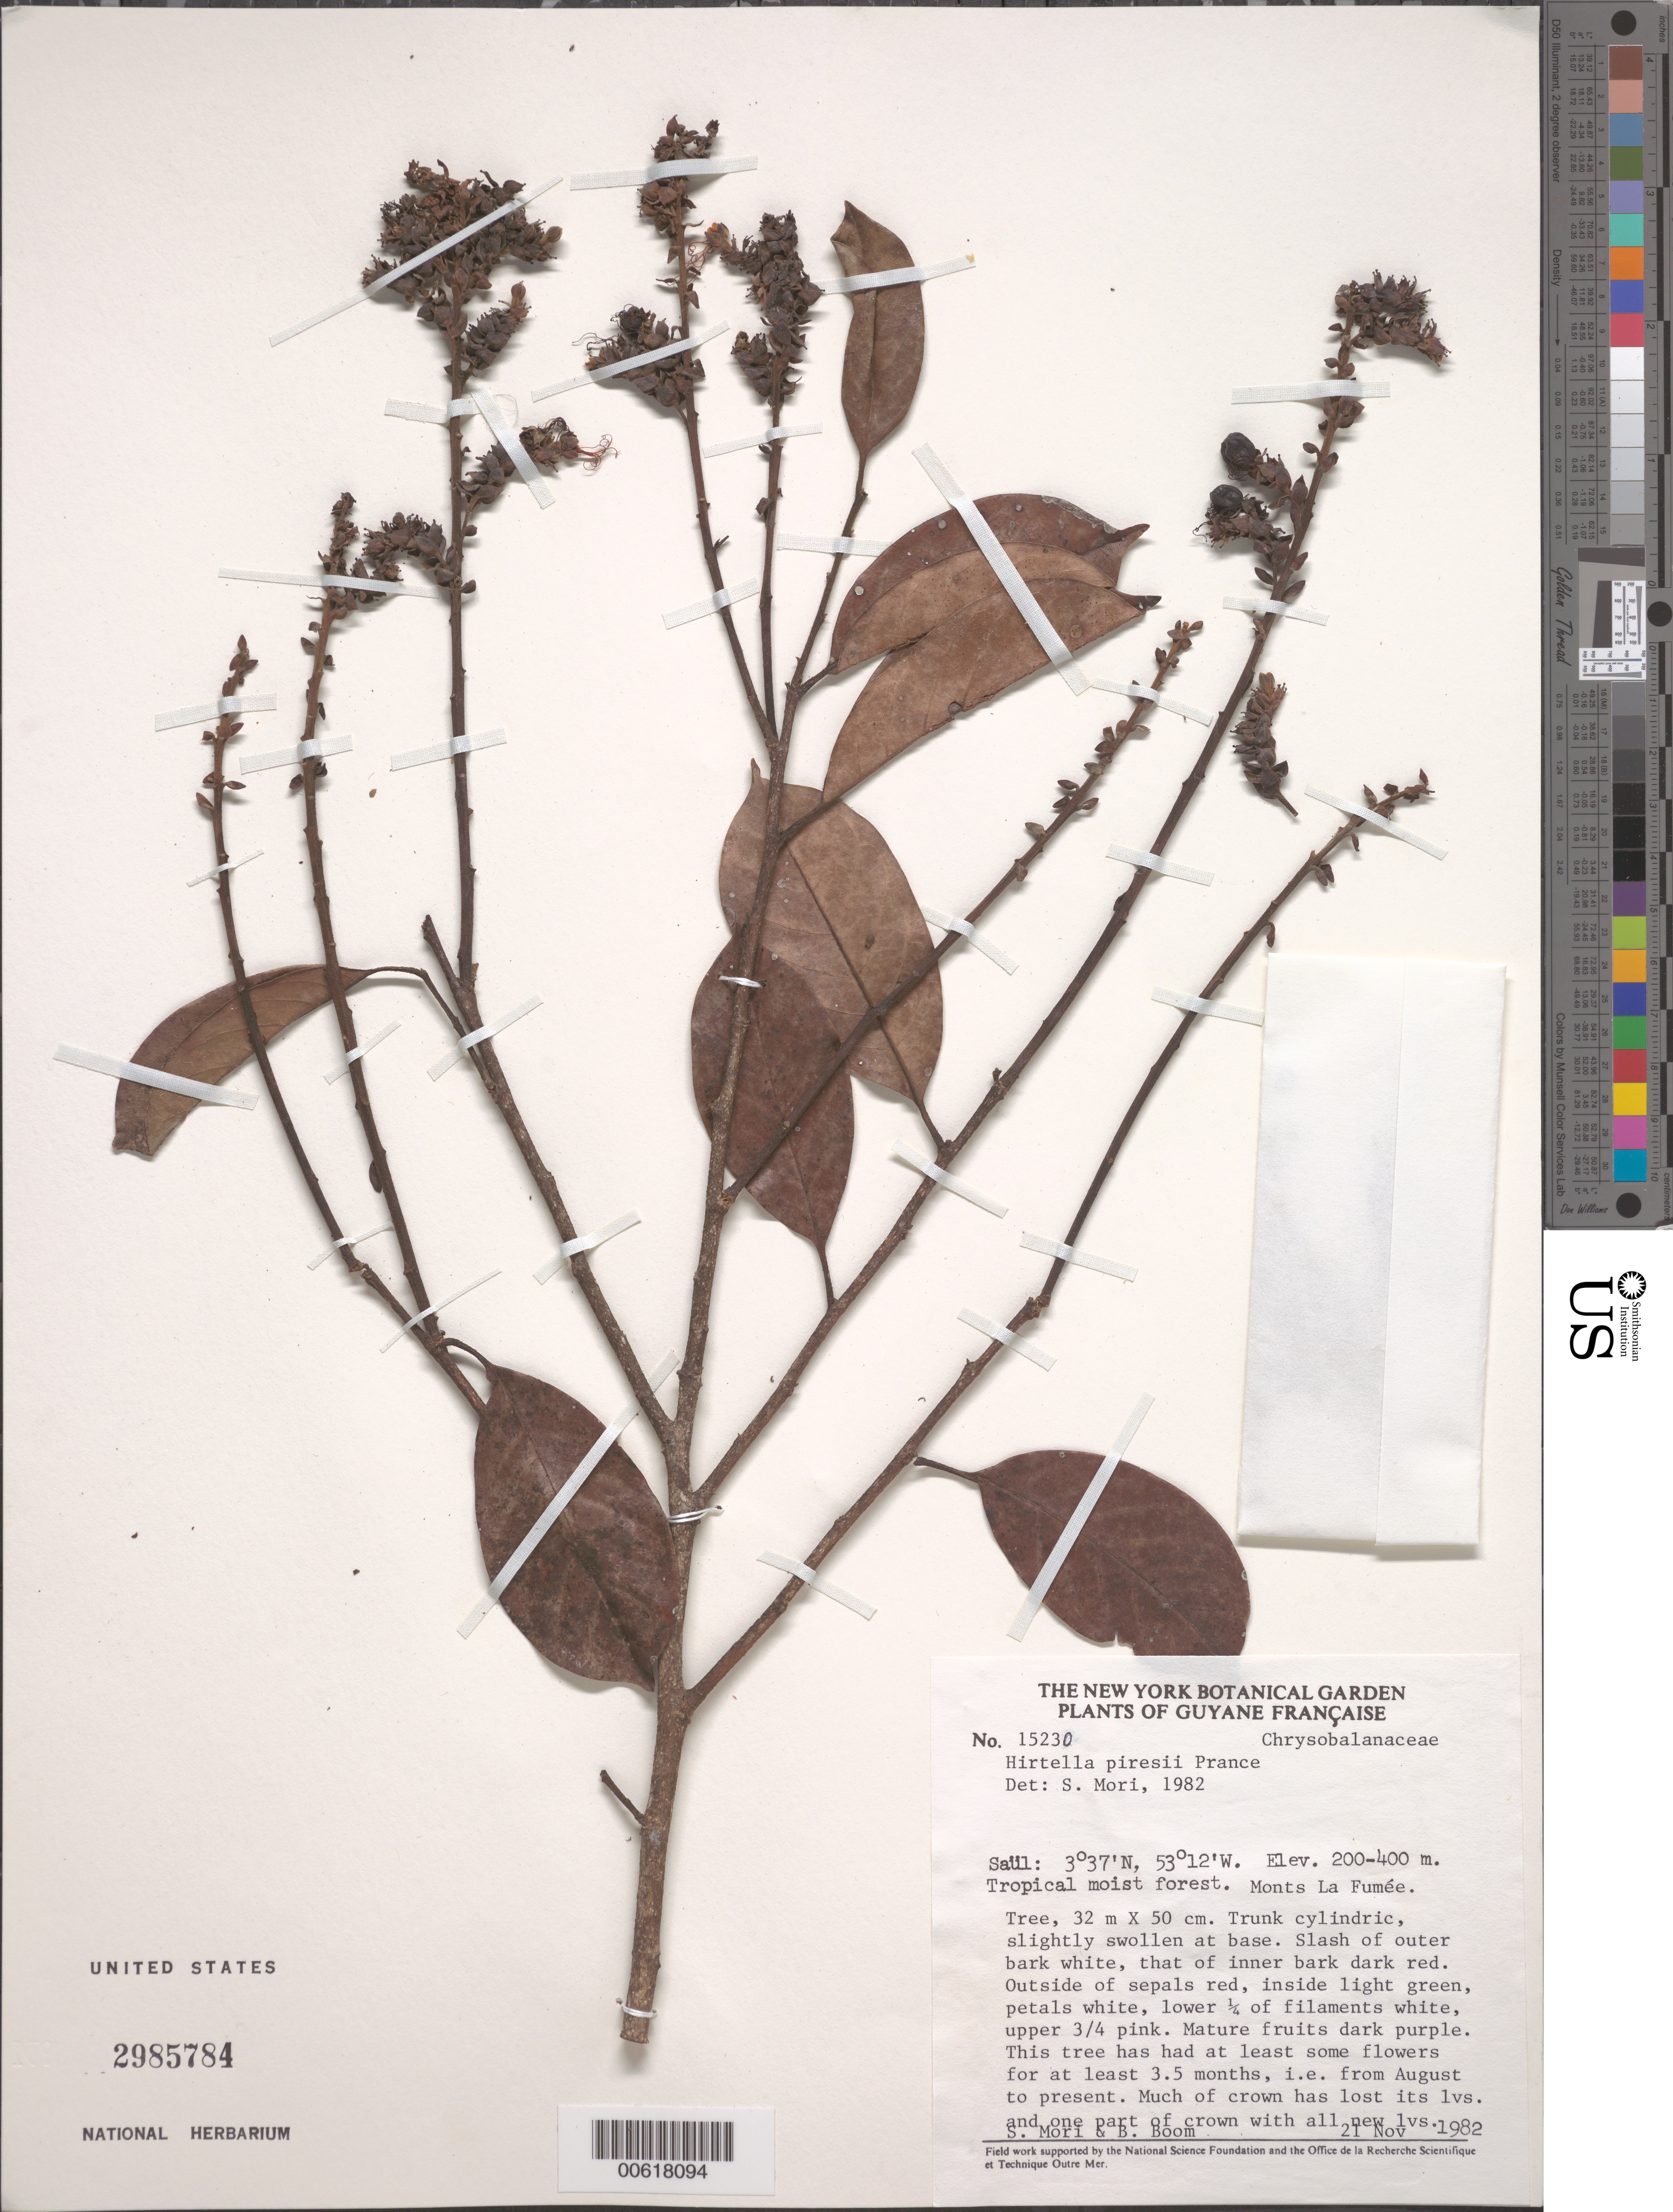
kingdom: Plantae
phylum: Tracheophyta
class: Magnoliopsida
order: Malpighiales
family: Chrysobalanaceae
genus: Hirtella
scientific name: Hirtella piresii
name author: Prance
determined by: Mori, Scott A.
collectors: S. Mori & B. M. Boom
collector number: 15230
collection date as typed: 21-Nov-82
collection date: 1982-11-21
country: French Guiana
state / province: Saint-Laurent-du-Maroni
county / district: Saül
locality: Saül, Monts La Fumée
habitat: Tropical moist forest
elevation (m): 200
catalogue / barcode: US 2985784